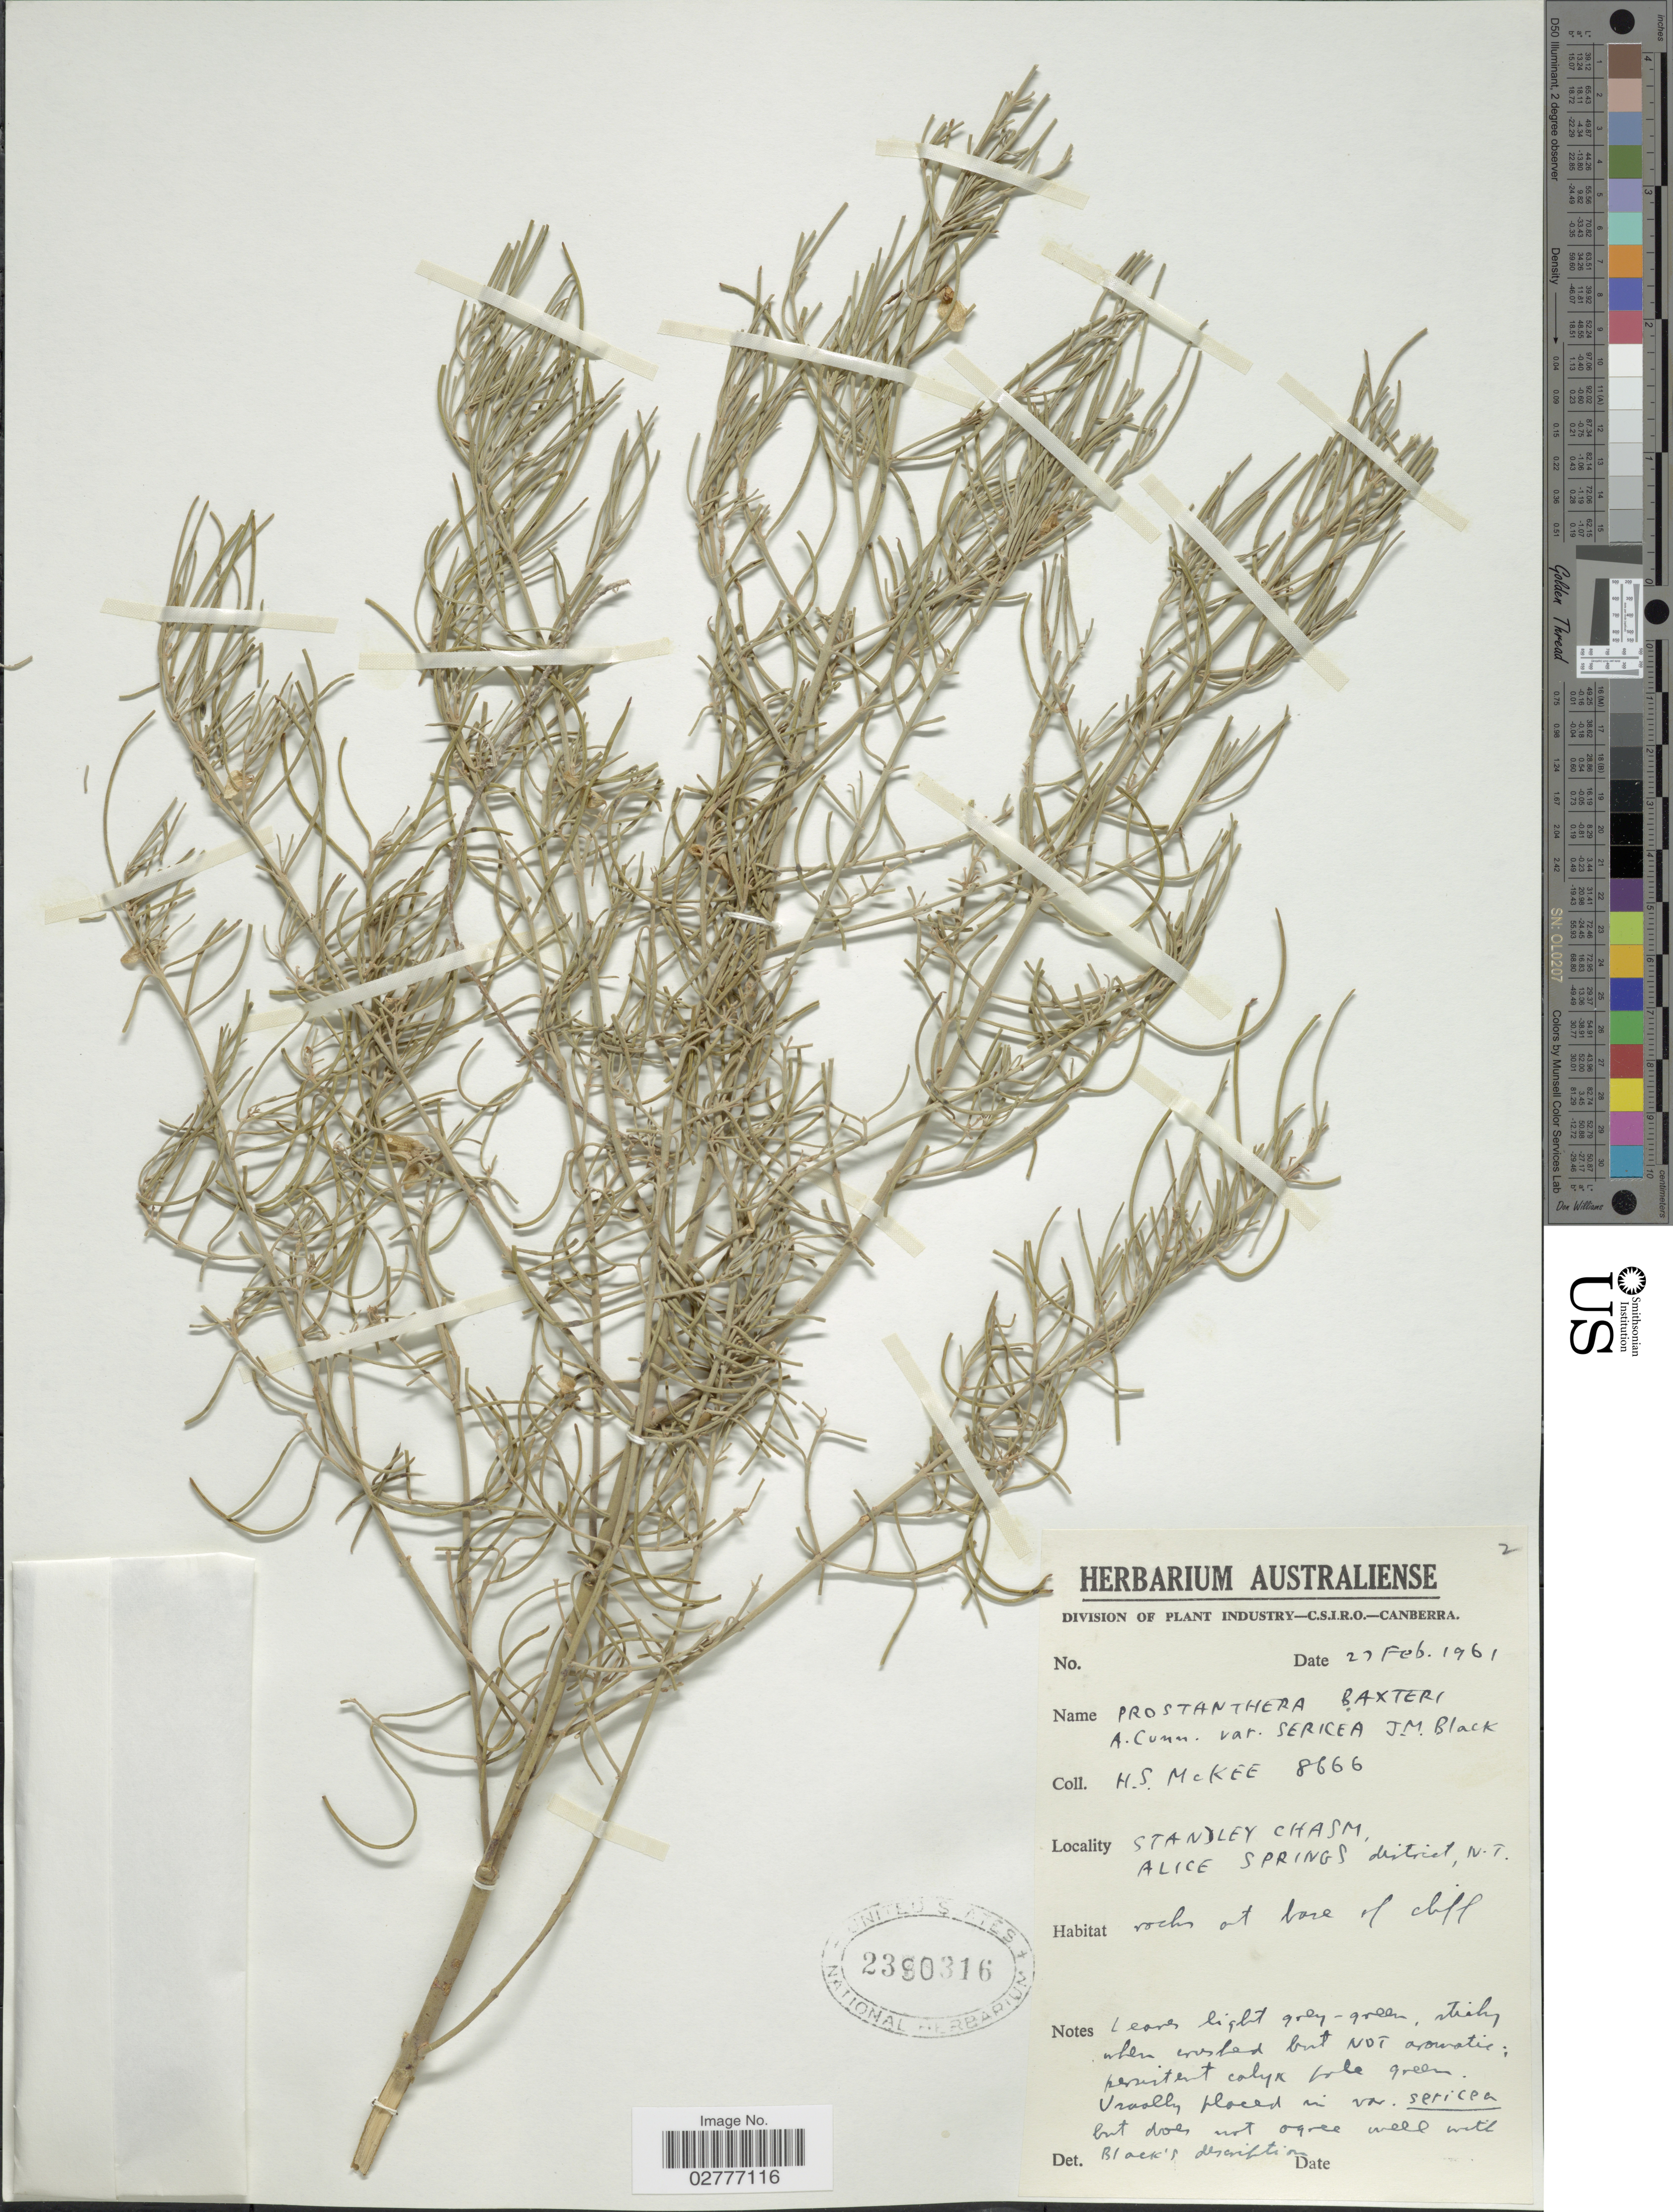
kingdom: Plantae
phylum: Tracheophyta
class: Magnoliopsida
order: Lamiales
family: Lamiaceae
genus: Prostanthera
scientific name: Prostanthera baxteri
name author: A. Cunn. ex Benth.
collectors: H. S. McKee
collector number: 8666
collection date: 1961-02-27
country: Australia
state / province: Northern Territory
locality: Standley Chasm, Alice Springs, district N.T.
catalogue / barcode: US 2390316